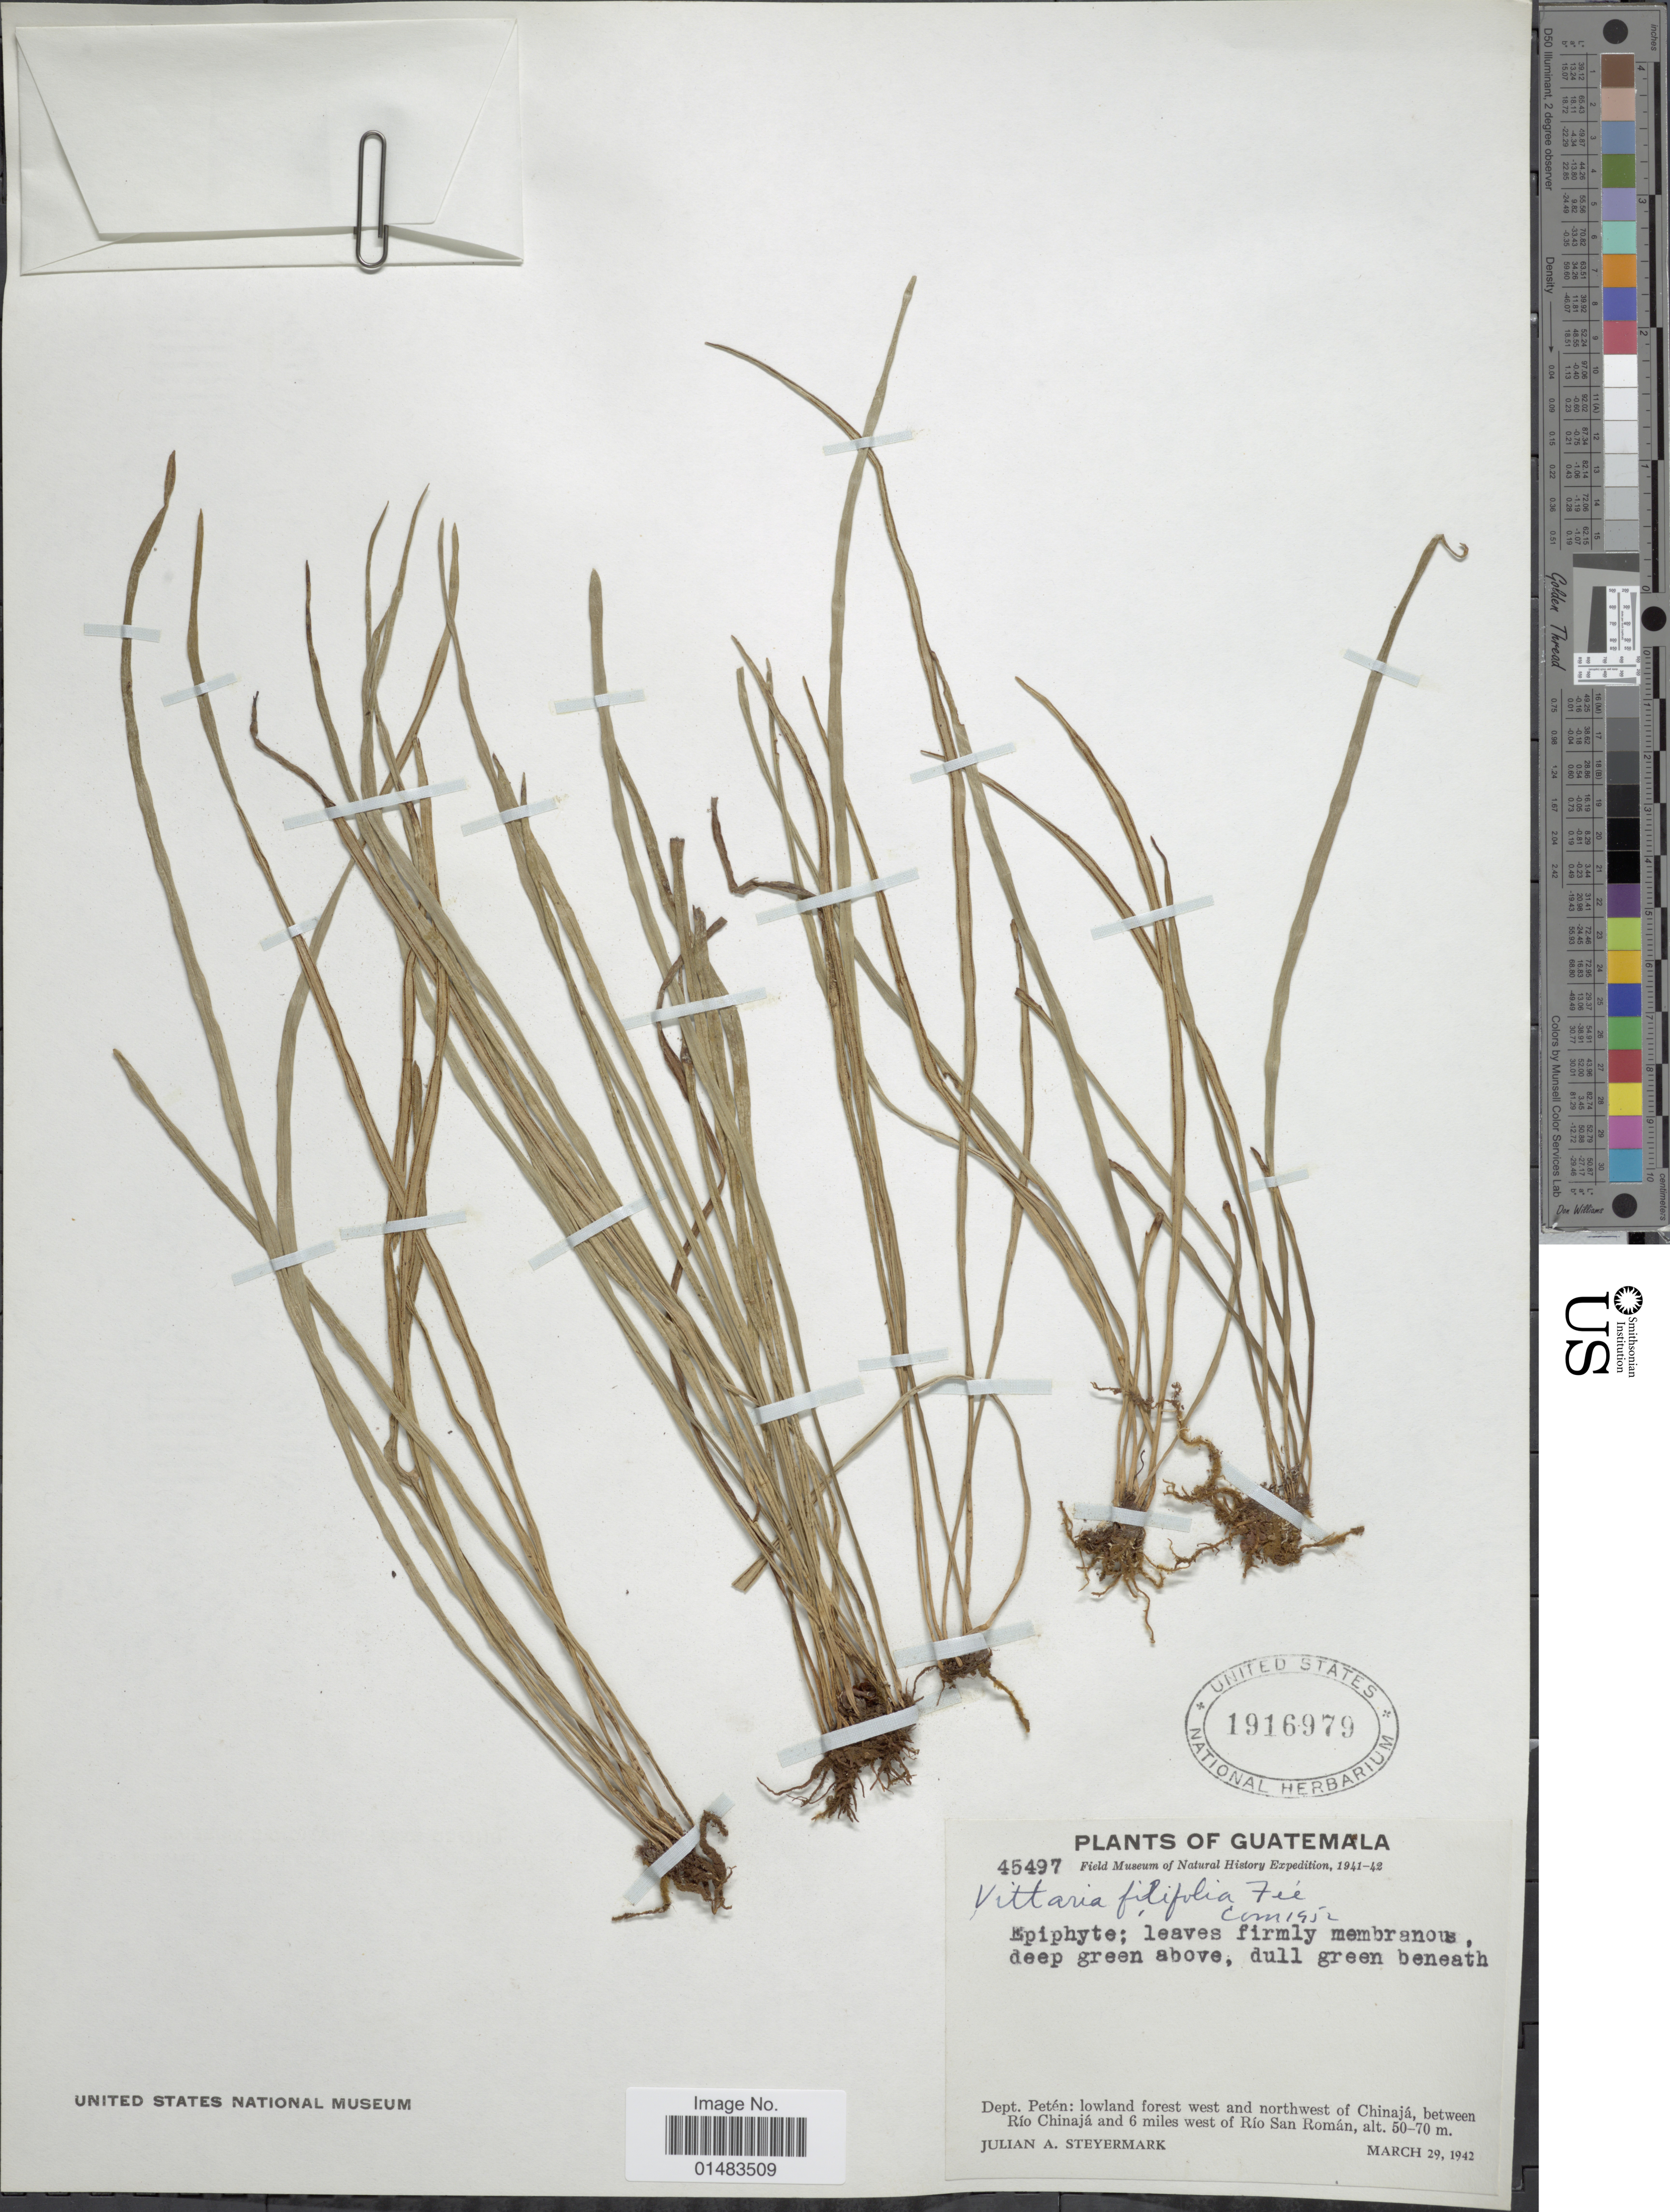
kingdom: Plantae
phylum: Tracheophyta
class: Polypodiopsida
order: Polypodiales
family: Pteridaceae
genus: Vittaria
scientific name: Vittaria graminifolia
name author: Kaulf.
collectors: J. Steyermark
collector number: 45497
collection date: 1942-03-29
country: Guatemala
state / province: El Petén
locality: Guatemala, Lowland forest west and northwest of Chinaja, between Rio Chinaja and 6 miles west of Rio San Roman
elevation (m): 50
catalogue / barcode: US 1916979